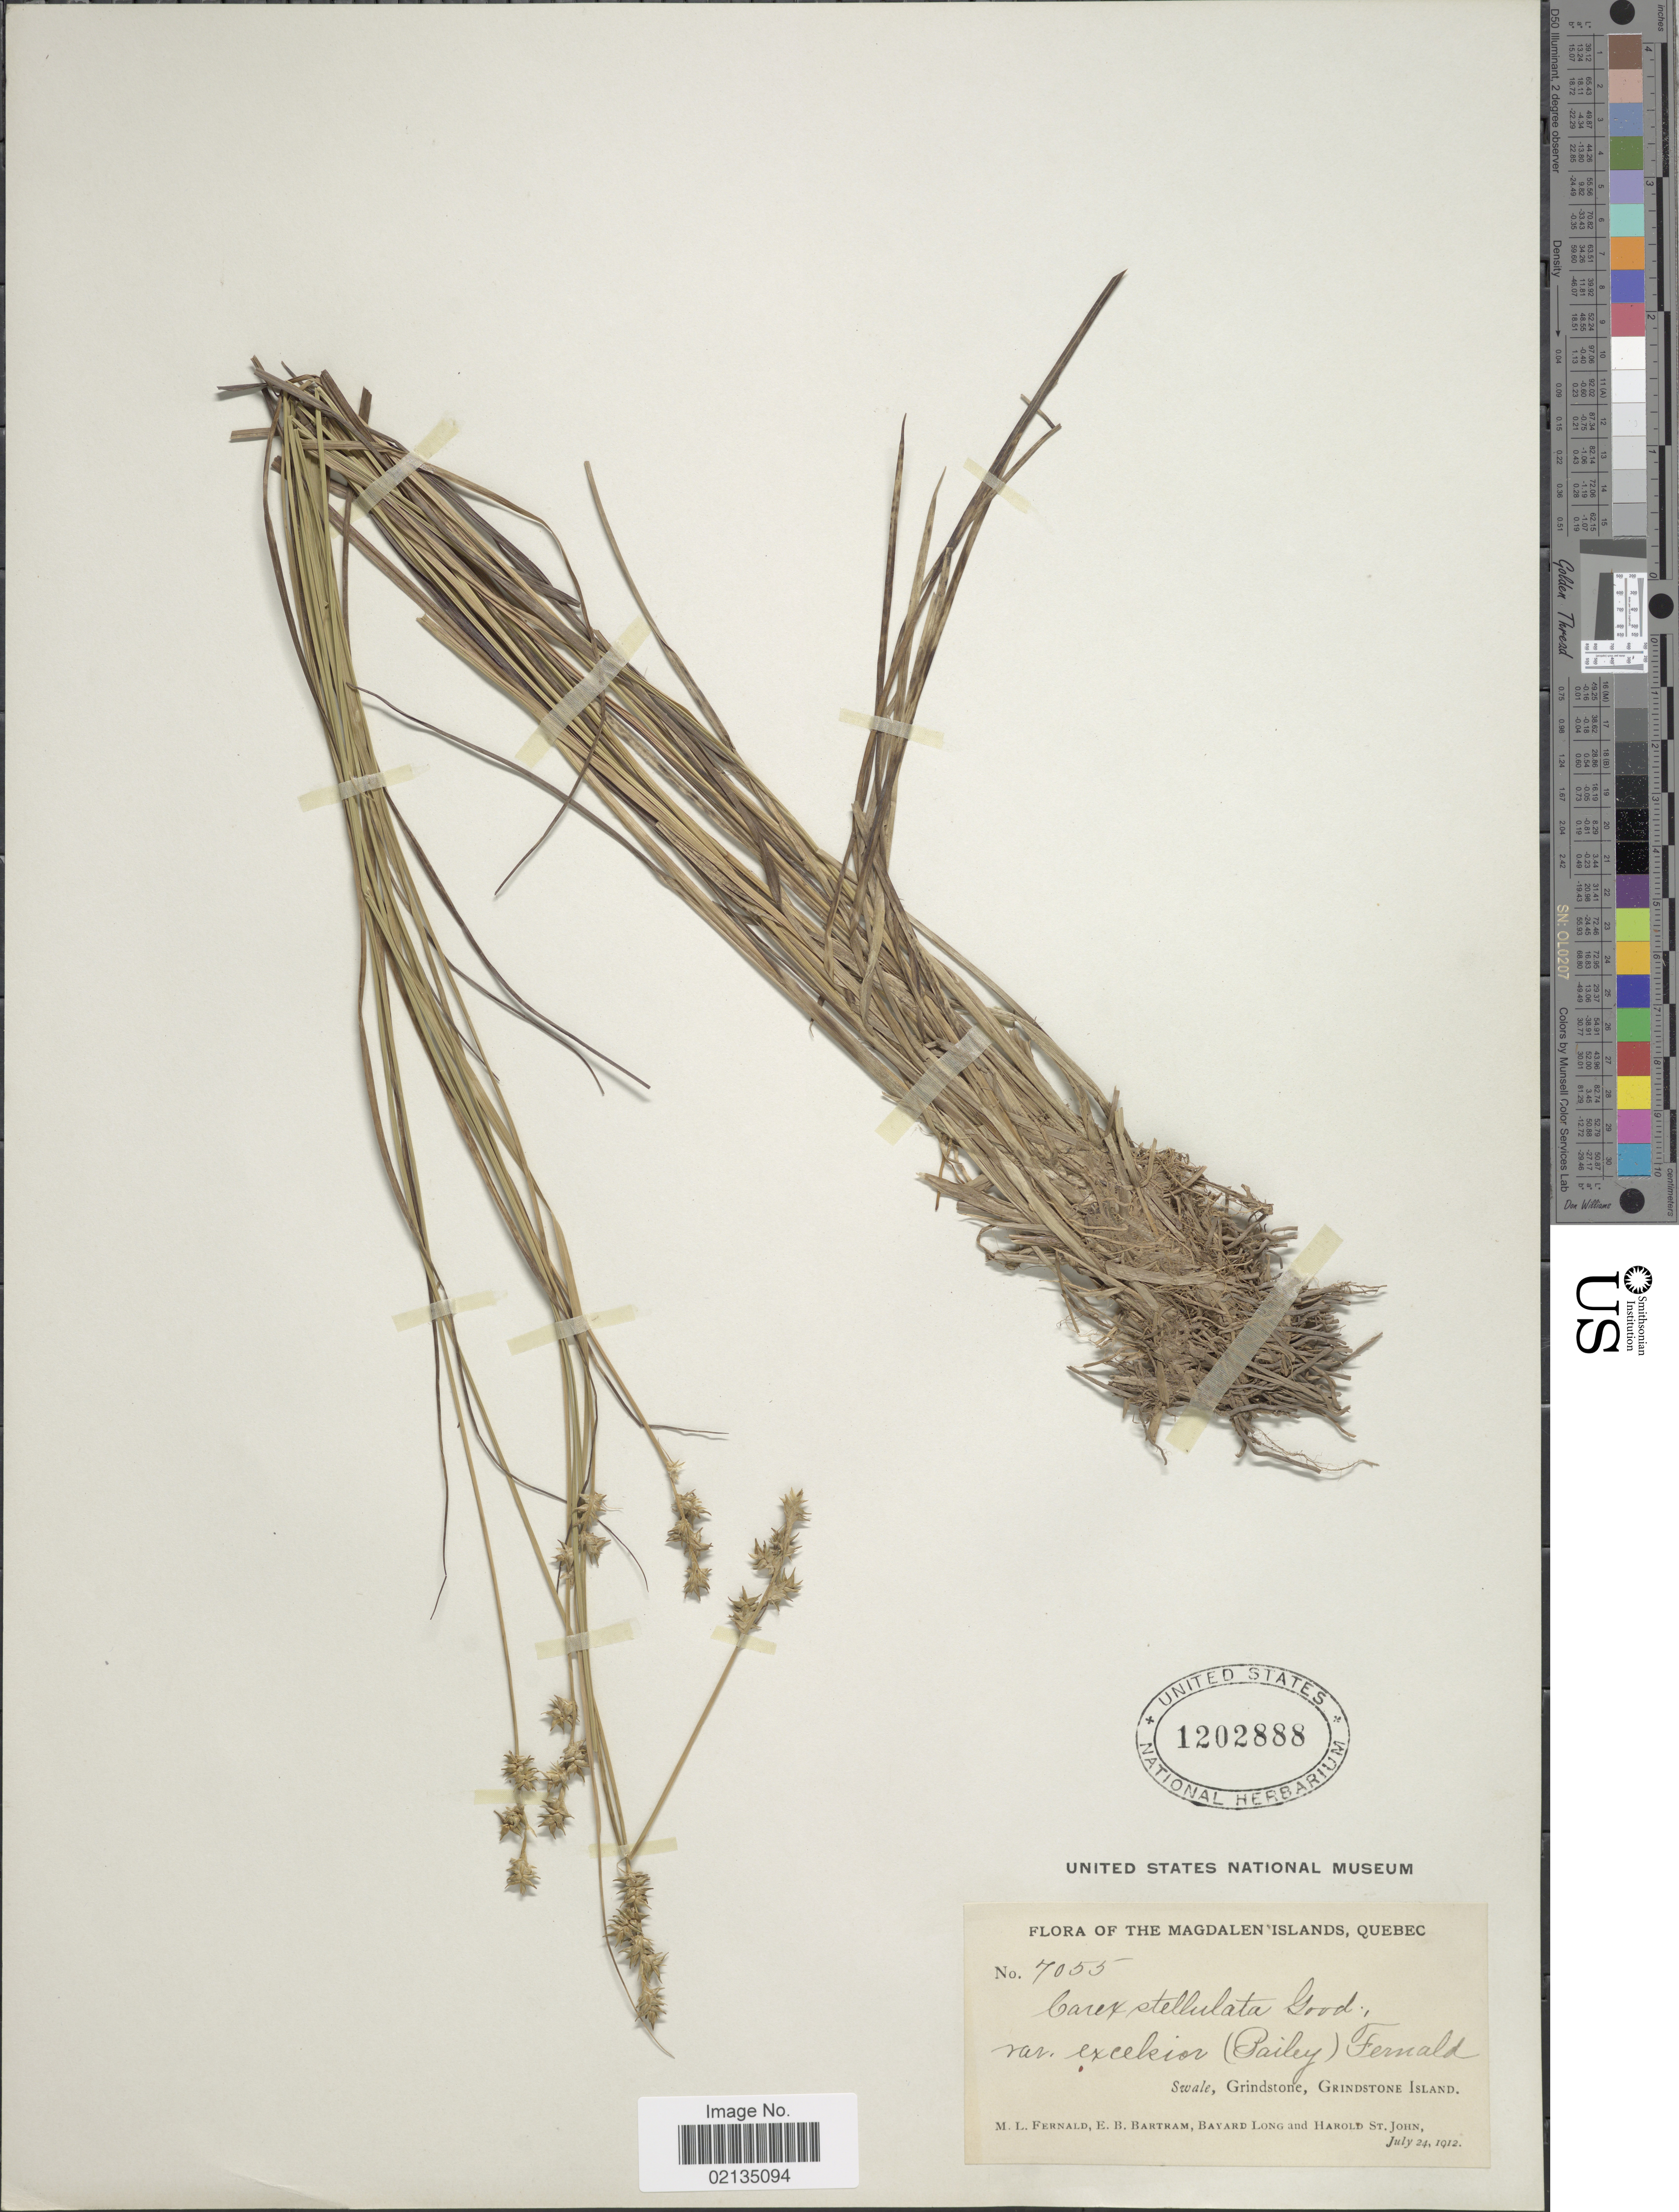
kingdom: Plantae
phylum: Tracheophyta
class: Liliopsida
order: Poales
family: Cyperaceae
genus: Carex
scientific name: Carex echinata subsp. echinata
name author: Murray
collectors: M. L. Fernald, E. B. Bartram, B. Long & H. St. John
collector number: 7055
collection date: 1912-07-24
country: Canada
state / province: Quebec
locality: Magdalen Islands, Swale, Grindstone, Grindstone Island.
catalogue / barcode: US 1202888